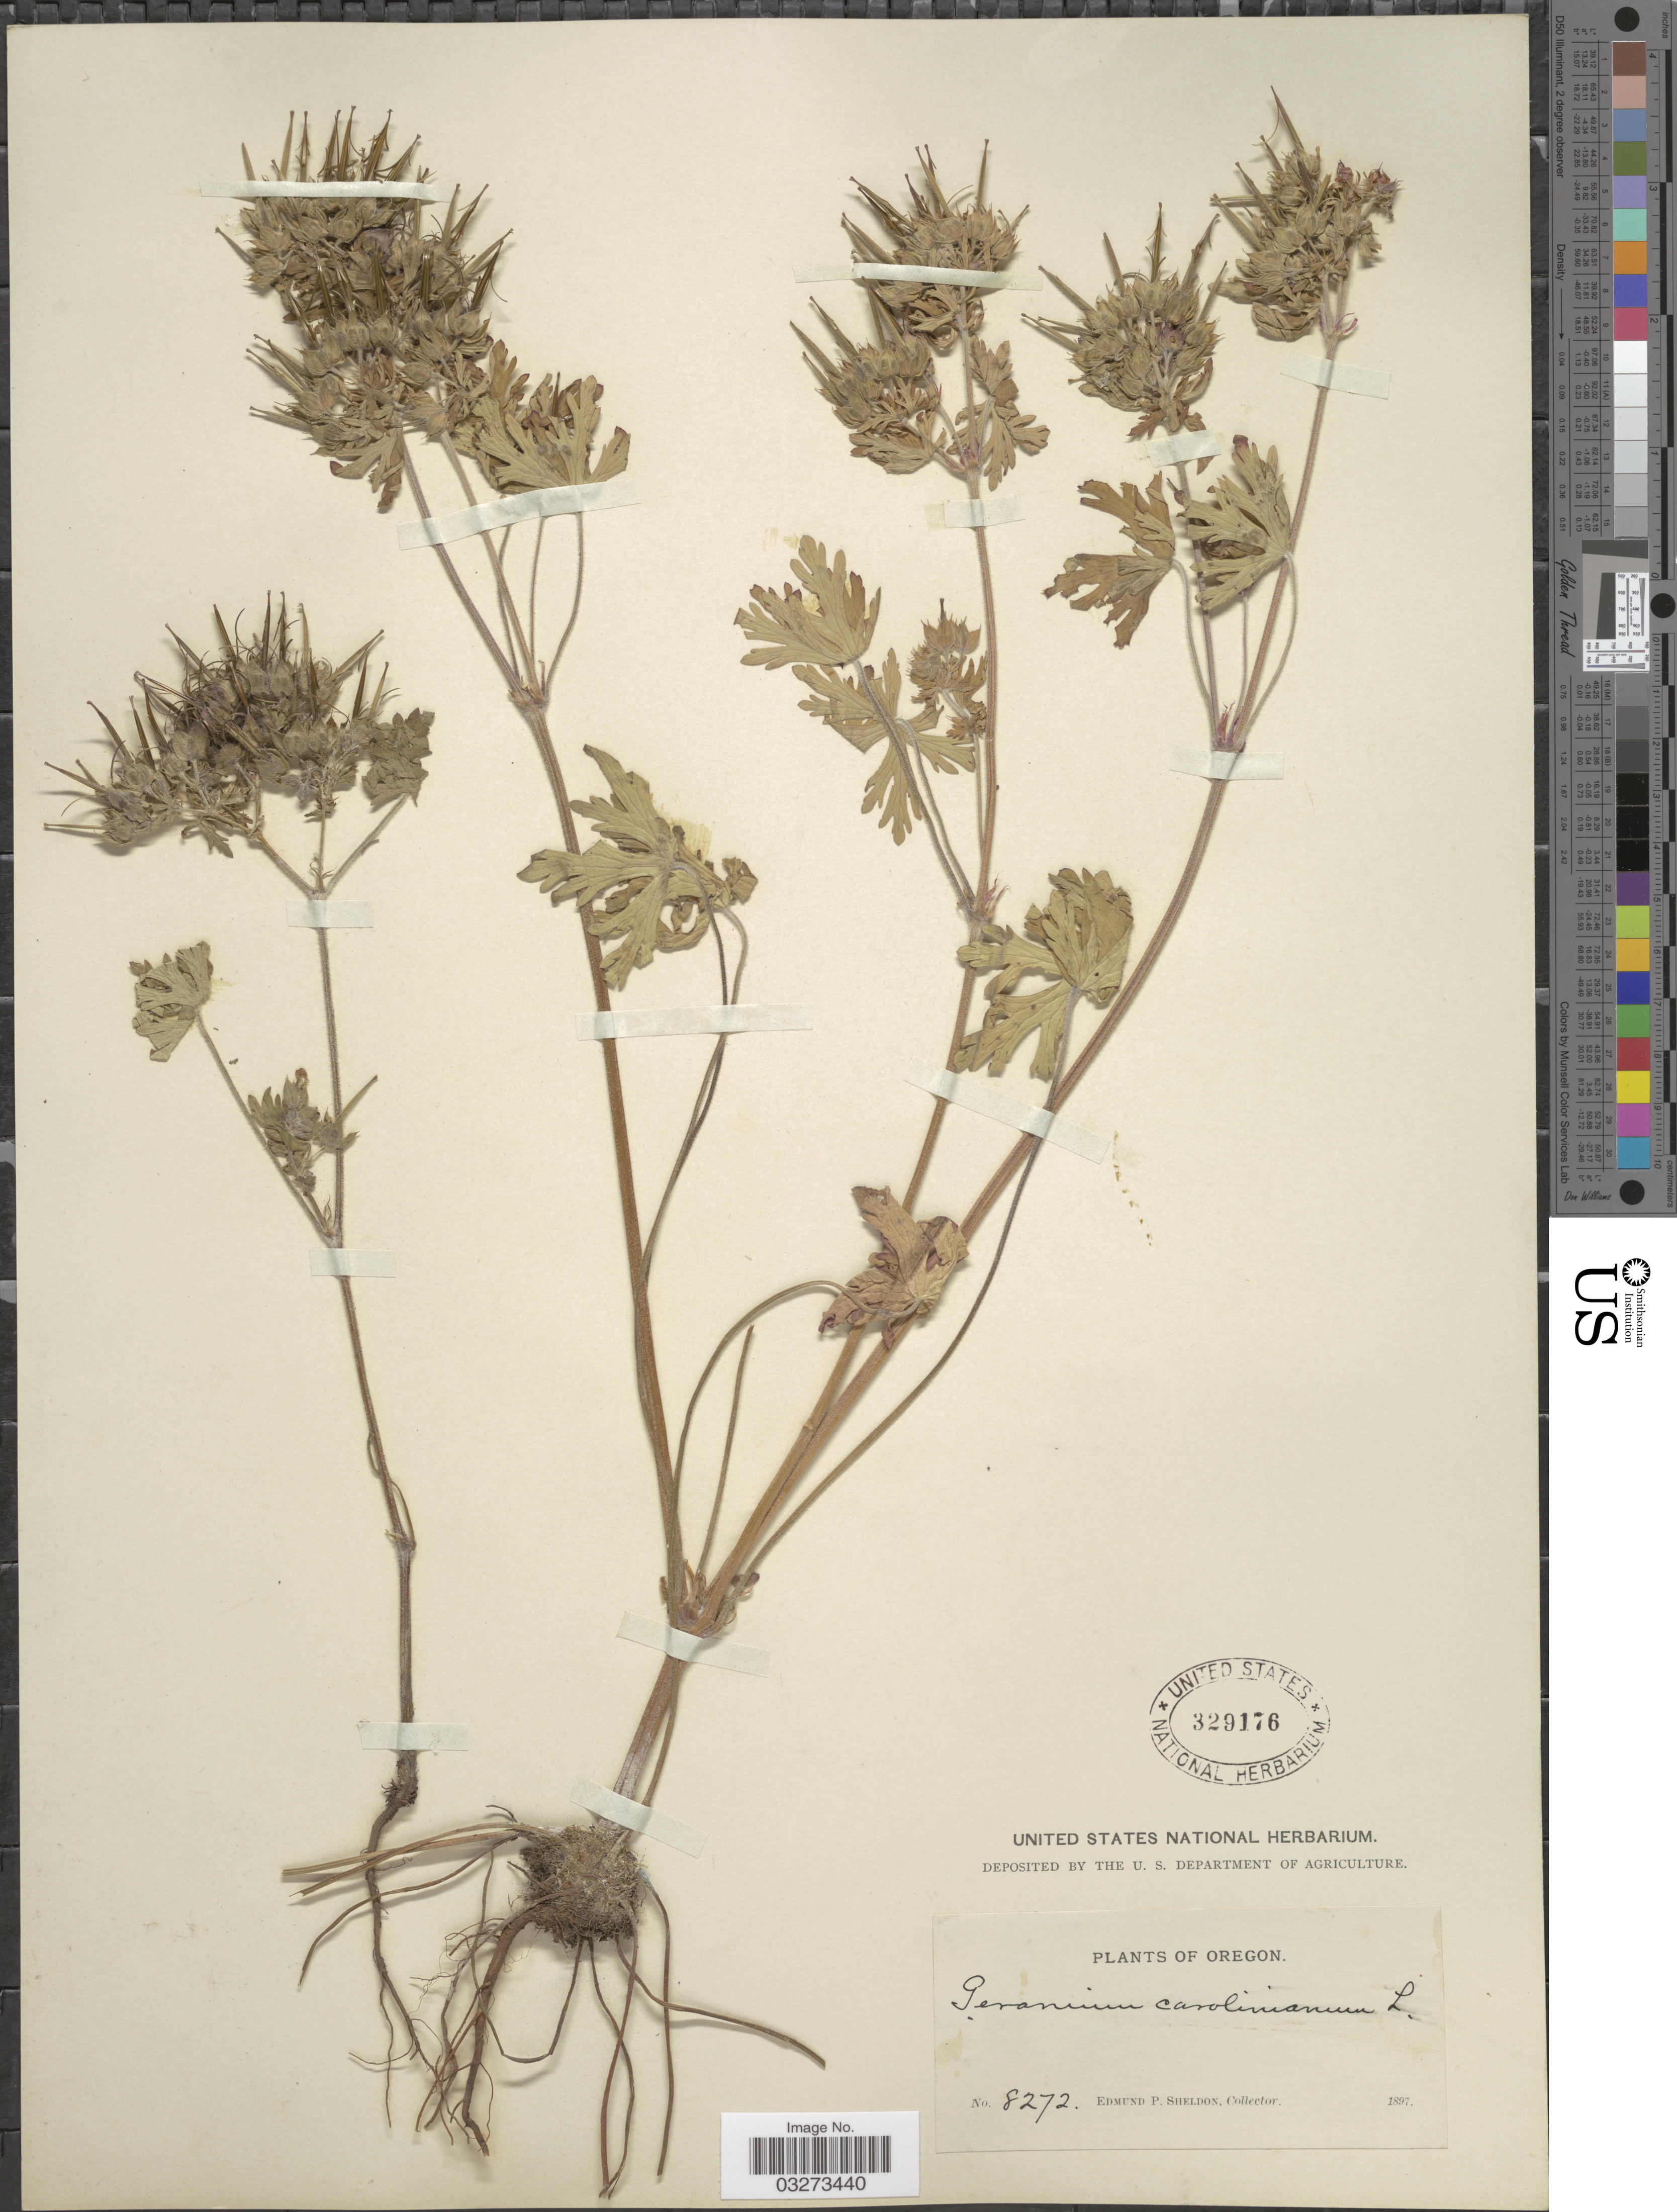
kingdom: Plantae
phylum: Tracheophyta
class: Magnoliopsida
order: Geraniales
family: Geraniaceae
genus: Geranium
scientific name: Geranium carolinianum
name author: L.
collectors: E. P. Sheldon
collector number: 8272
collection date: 1897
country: United States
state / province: Oregon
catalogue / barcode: US 329176